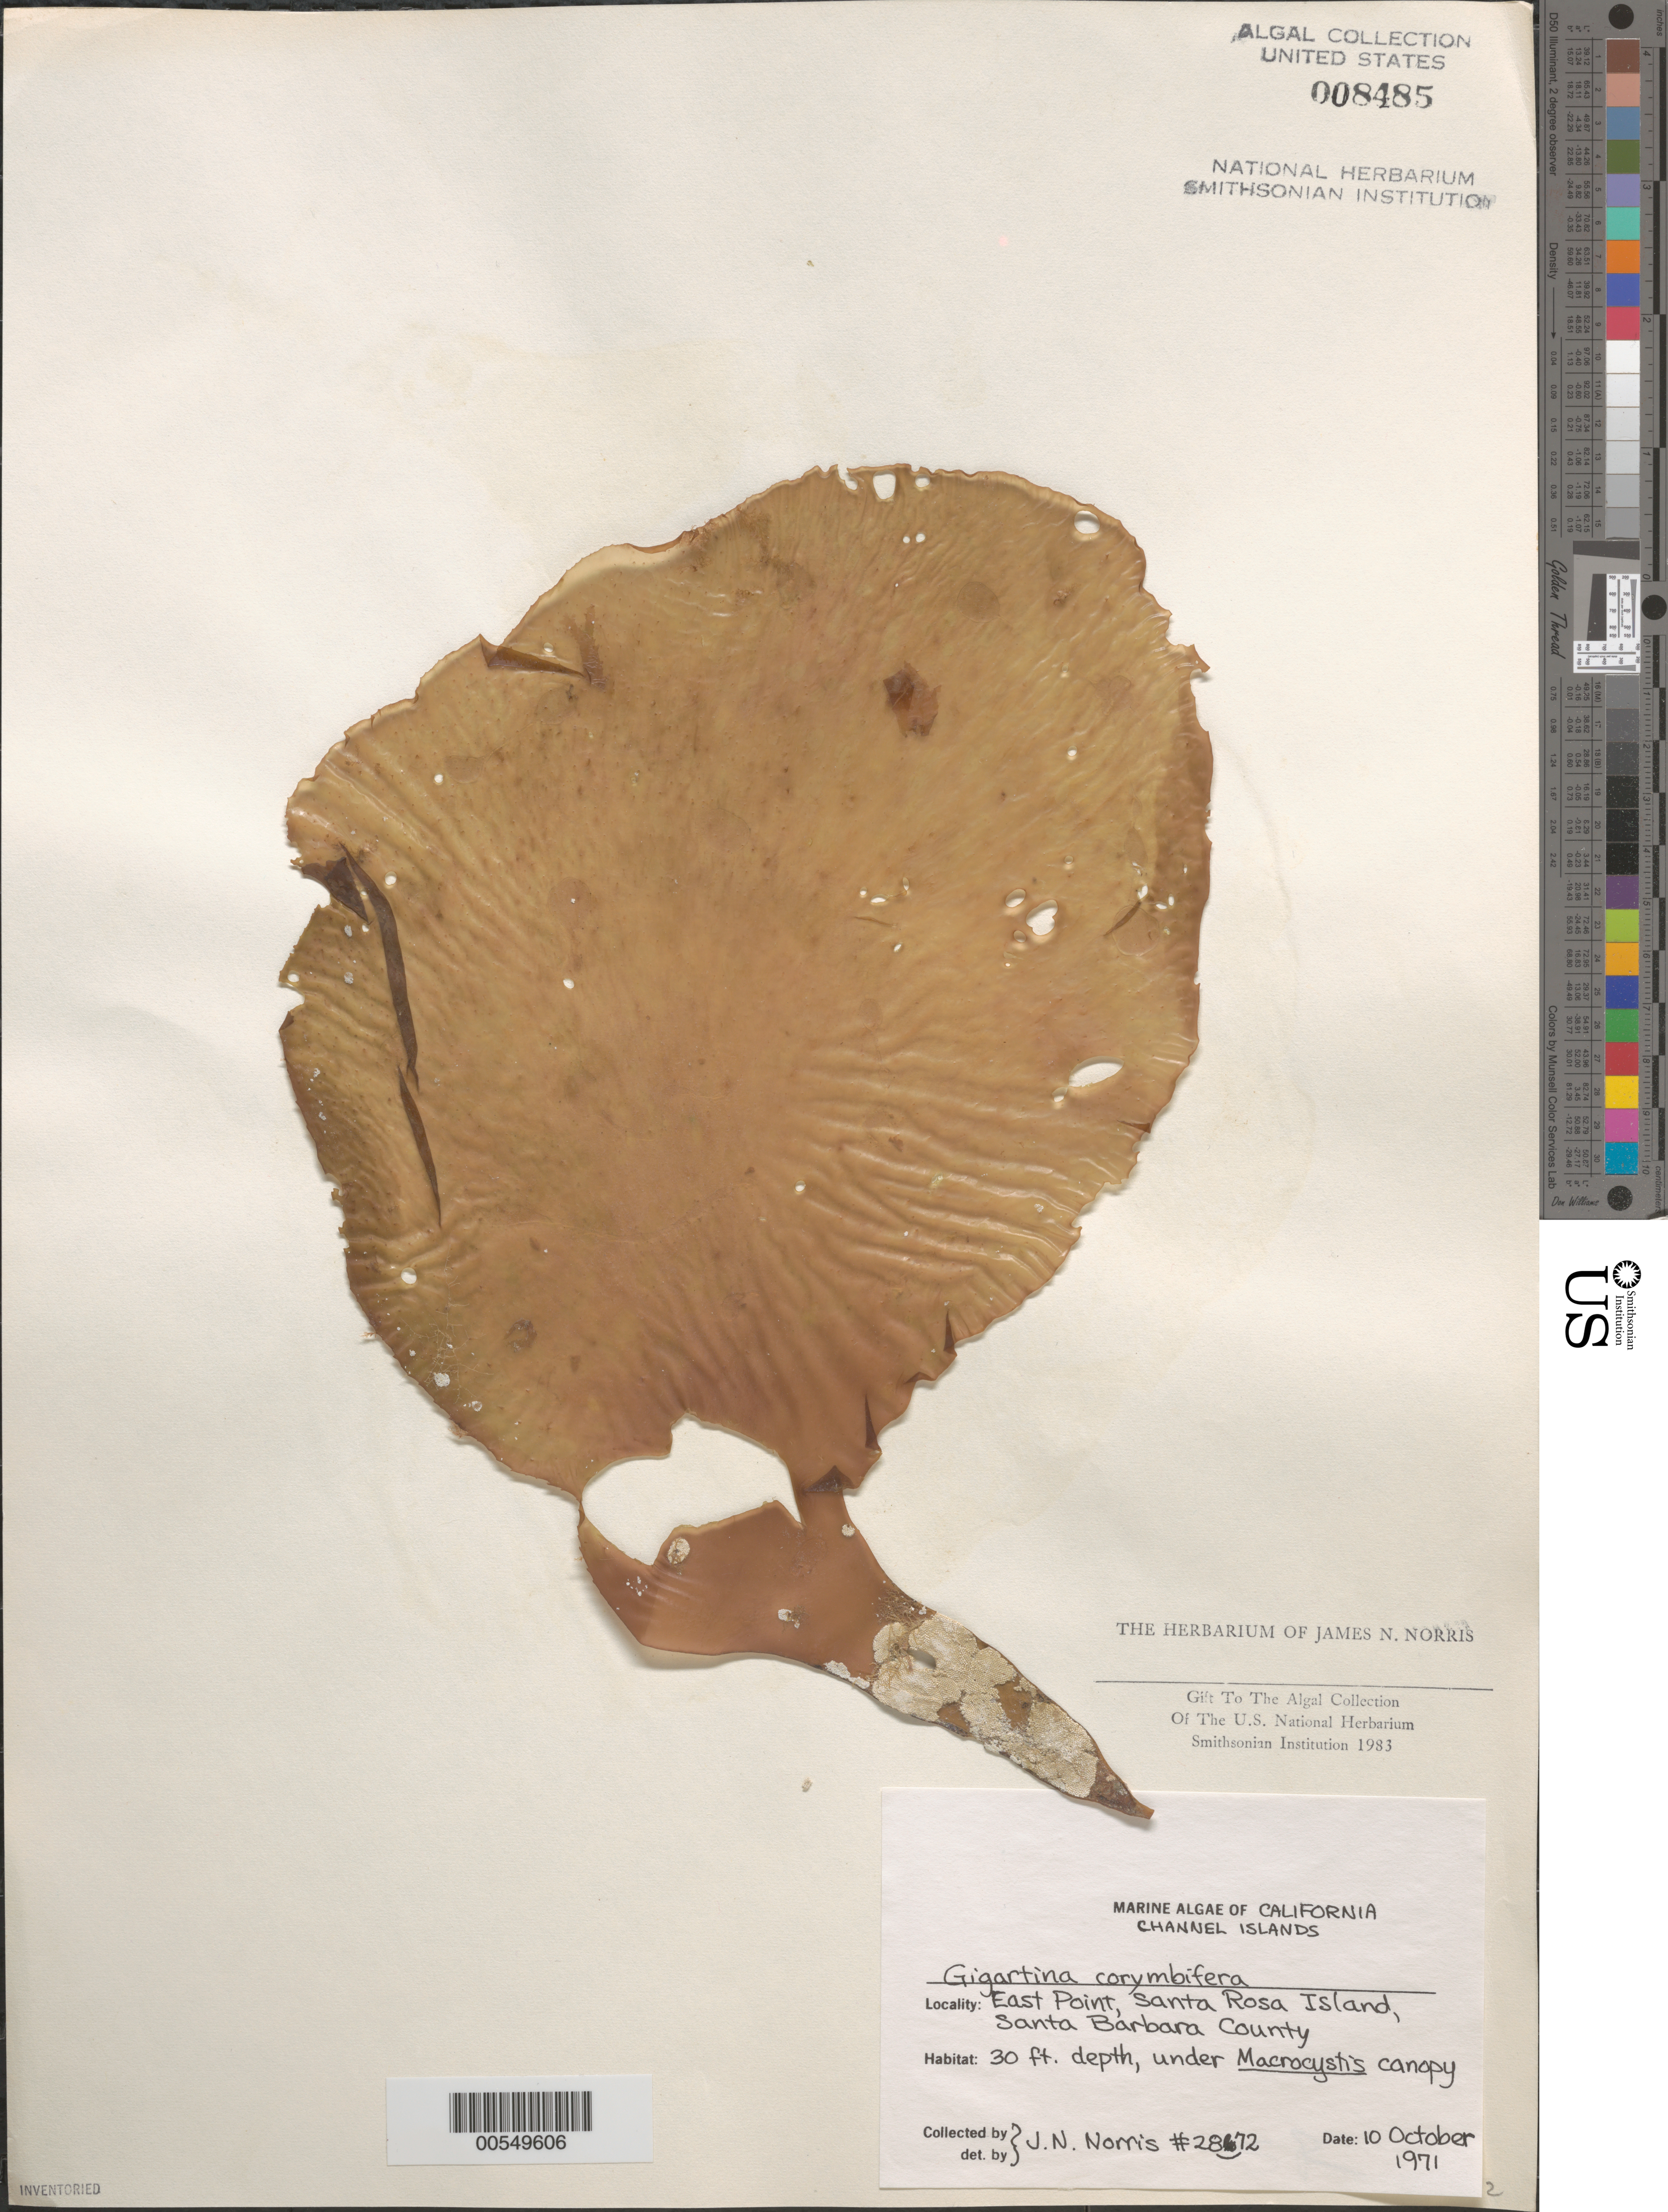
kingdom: Plantae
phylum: Rhodophyta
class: Florideophyceae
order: Gigartinales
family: Gigartinaceae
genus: Chondracanthus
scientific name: Chondracanthus corymbiferus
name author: (Kütz.) Guiry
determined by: Algae name updating Project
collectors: J. N. Norris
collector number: JN-2872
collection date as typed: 10 Oct 1971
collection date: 1971-10-10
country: United States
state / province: California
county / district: Santa Barbara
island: Santa Rosa Island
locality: East Point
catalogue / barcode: US 8485